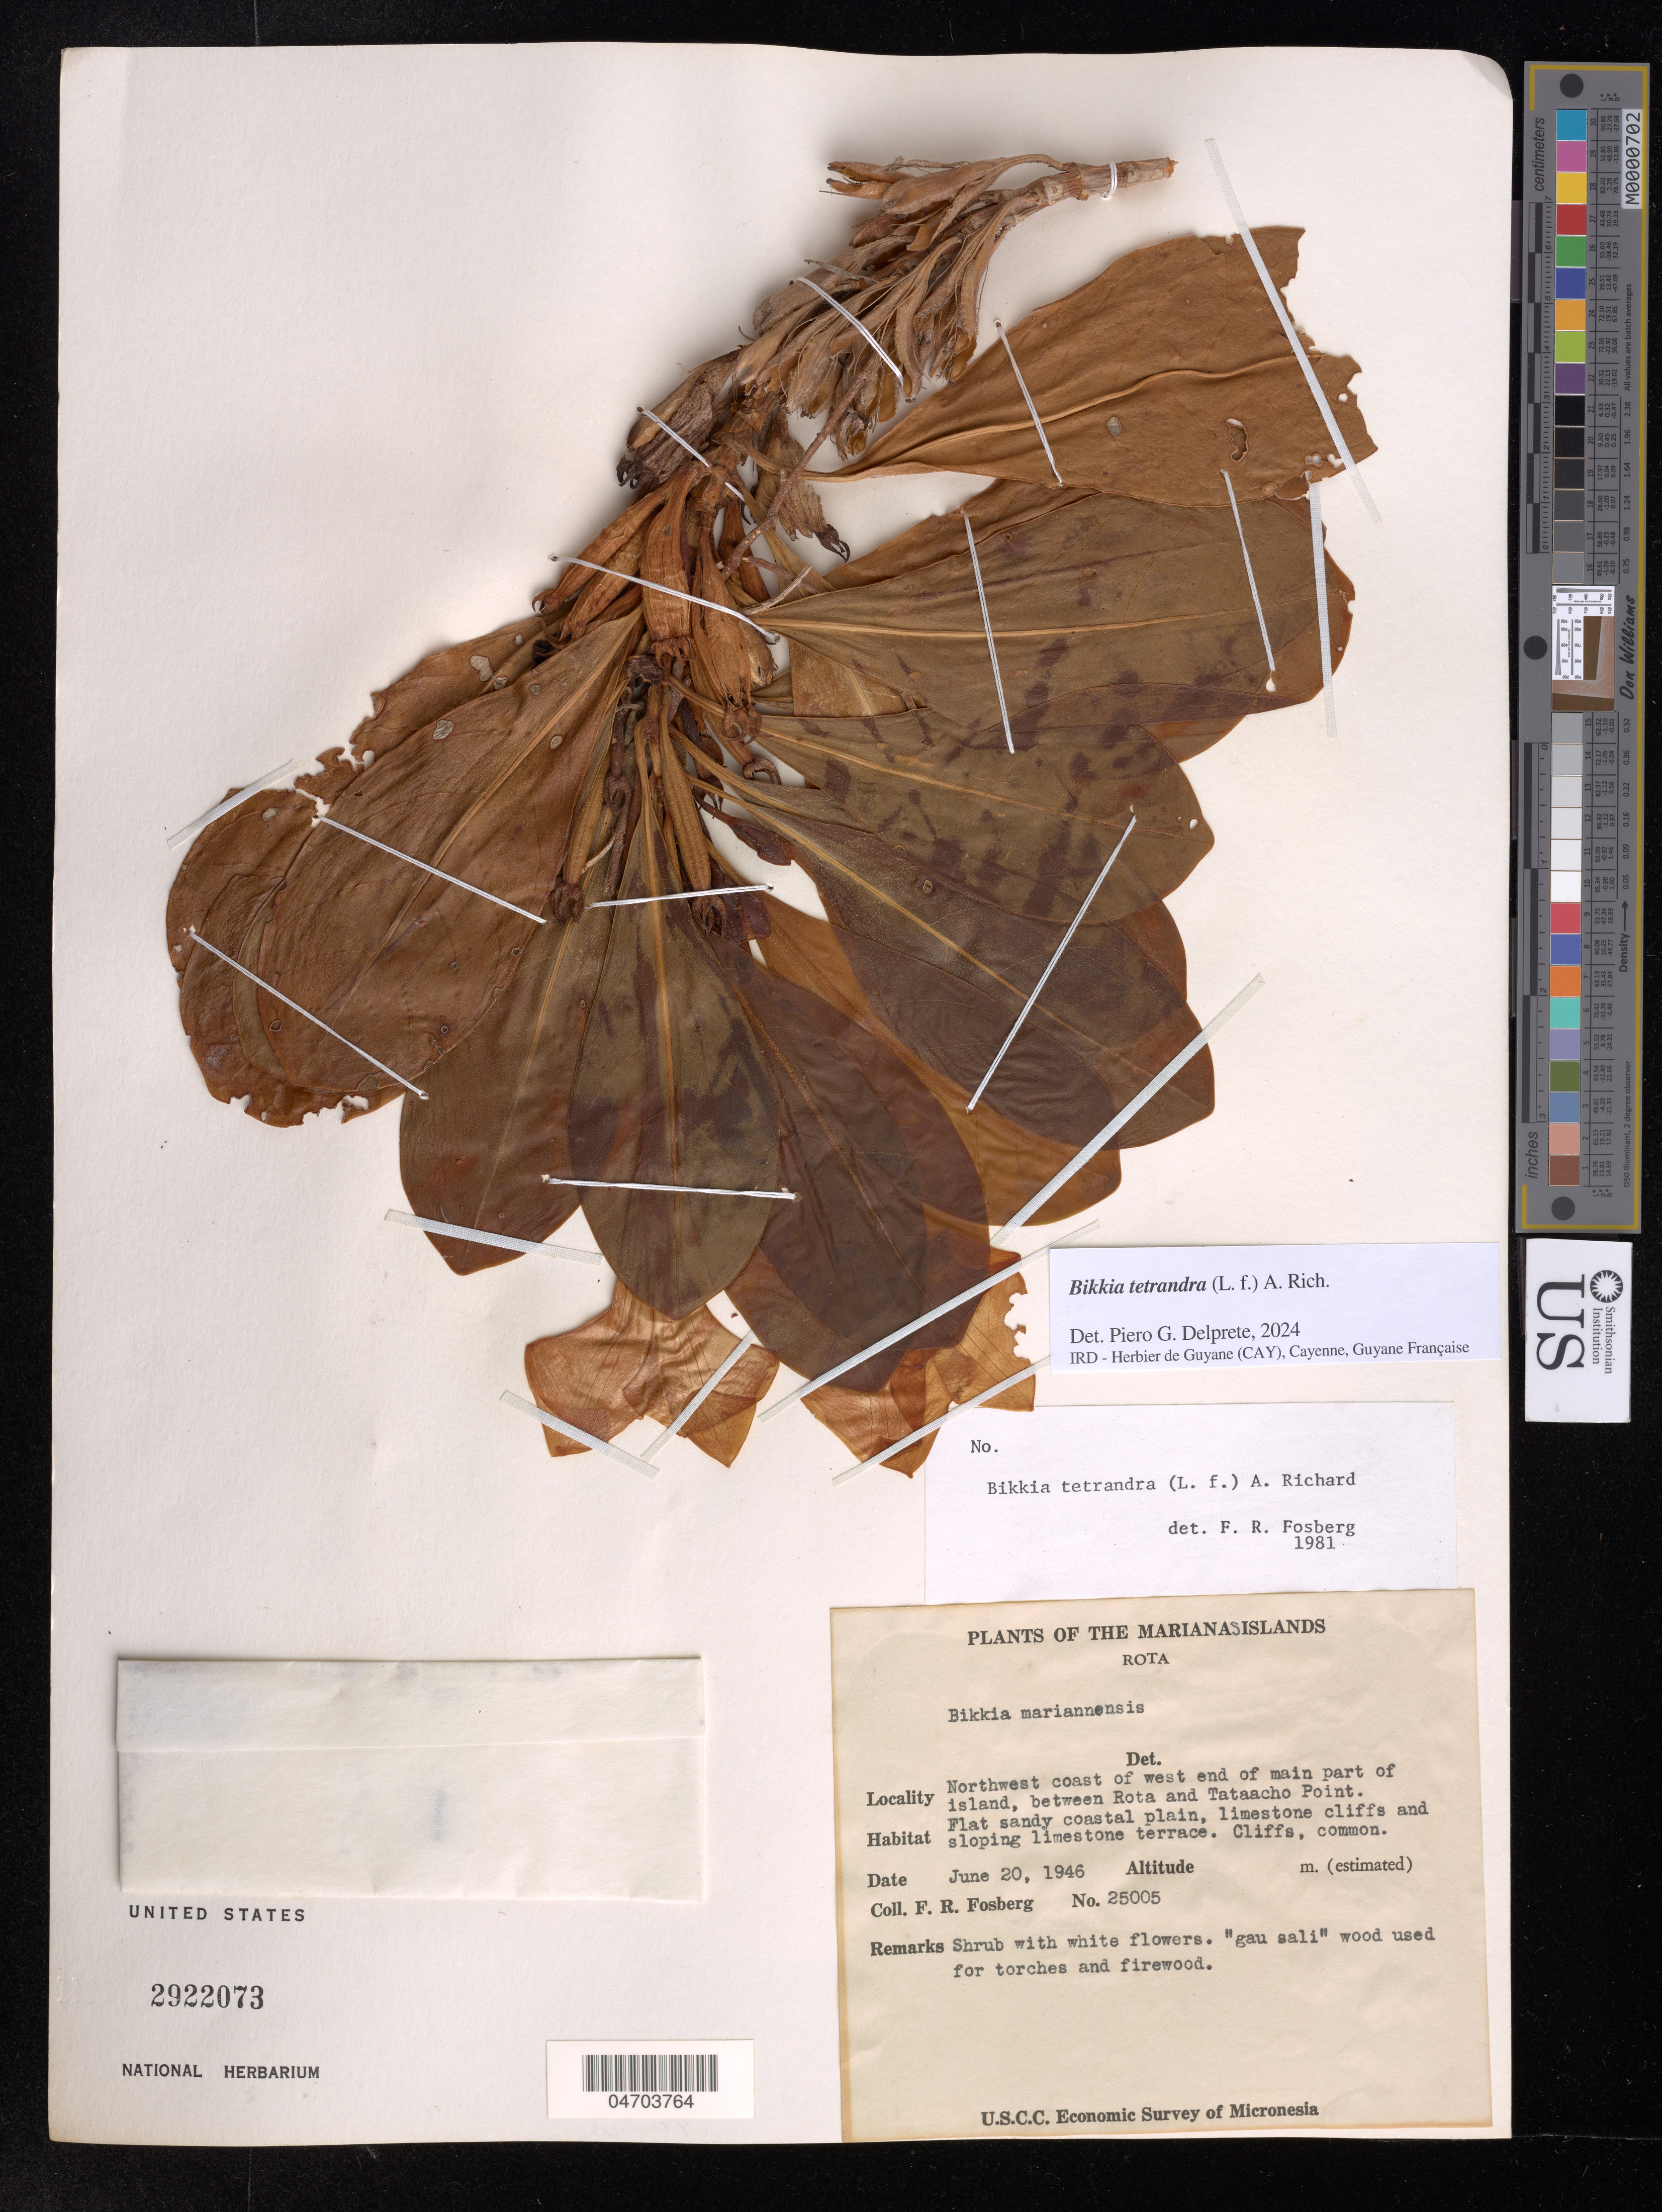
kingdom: Plantae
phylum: Tracheophyta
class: Magnoliopsida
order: Gentianales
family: Rubiaceae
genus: Bikkia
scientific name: Bikkia tetrandra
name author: (L. f.) A. Rich.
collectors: F. R. Fosberg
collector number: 25005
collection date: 1946-06-20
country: Northern Mariana Islands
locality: Rota, Northwest coast of west end of main part of island, between Rota and Tataacho Point.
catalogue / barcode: US 2922073